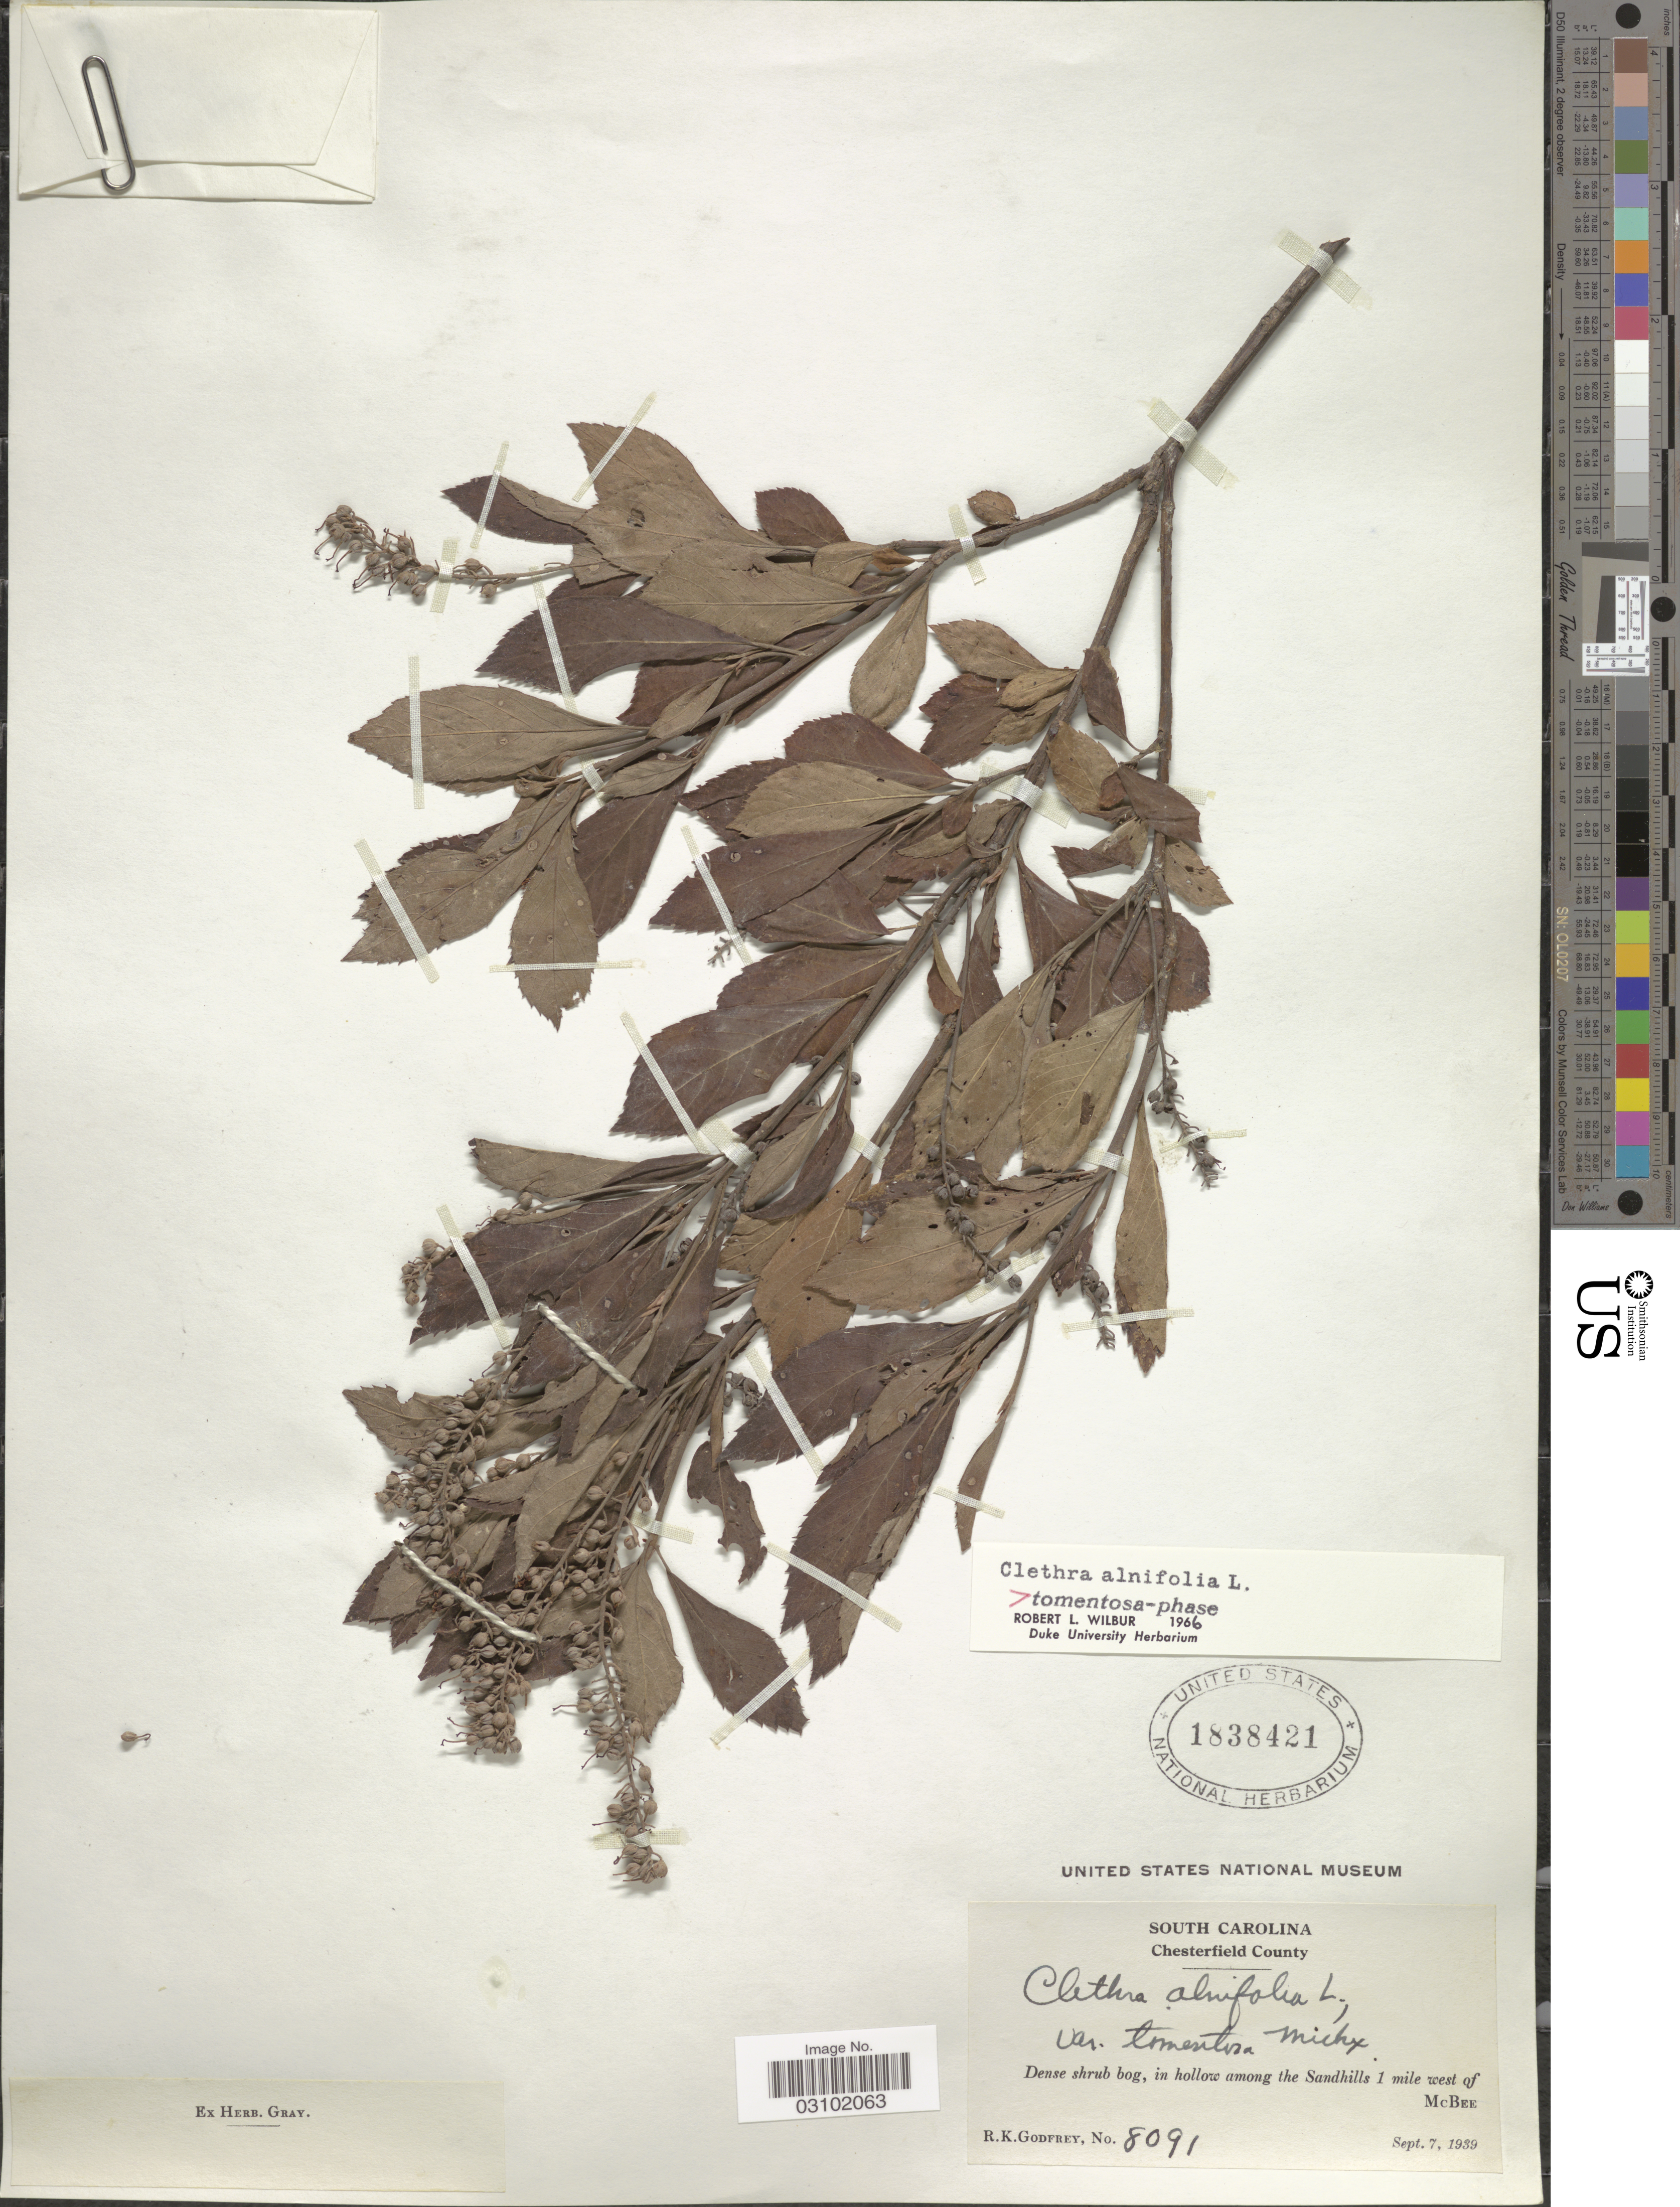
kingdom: Plantae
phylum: Tracheophyta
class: Magnoliopsida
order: Ericales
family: Clethraceae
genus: Clethra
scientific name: Clethra alnifolia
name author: L.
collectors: R. K. Godfrey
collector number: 8091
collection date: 1939-09-07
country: United States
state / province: South Carolina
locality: Chesterfield County, Dense shrub bog, in hollow among the Sandhills 1 mile west of McBee.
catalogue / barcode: US 1838421